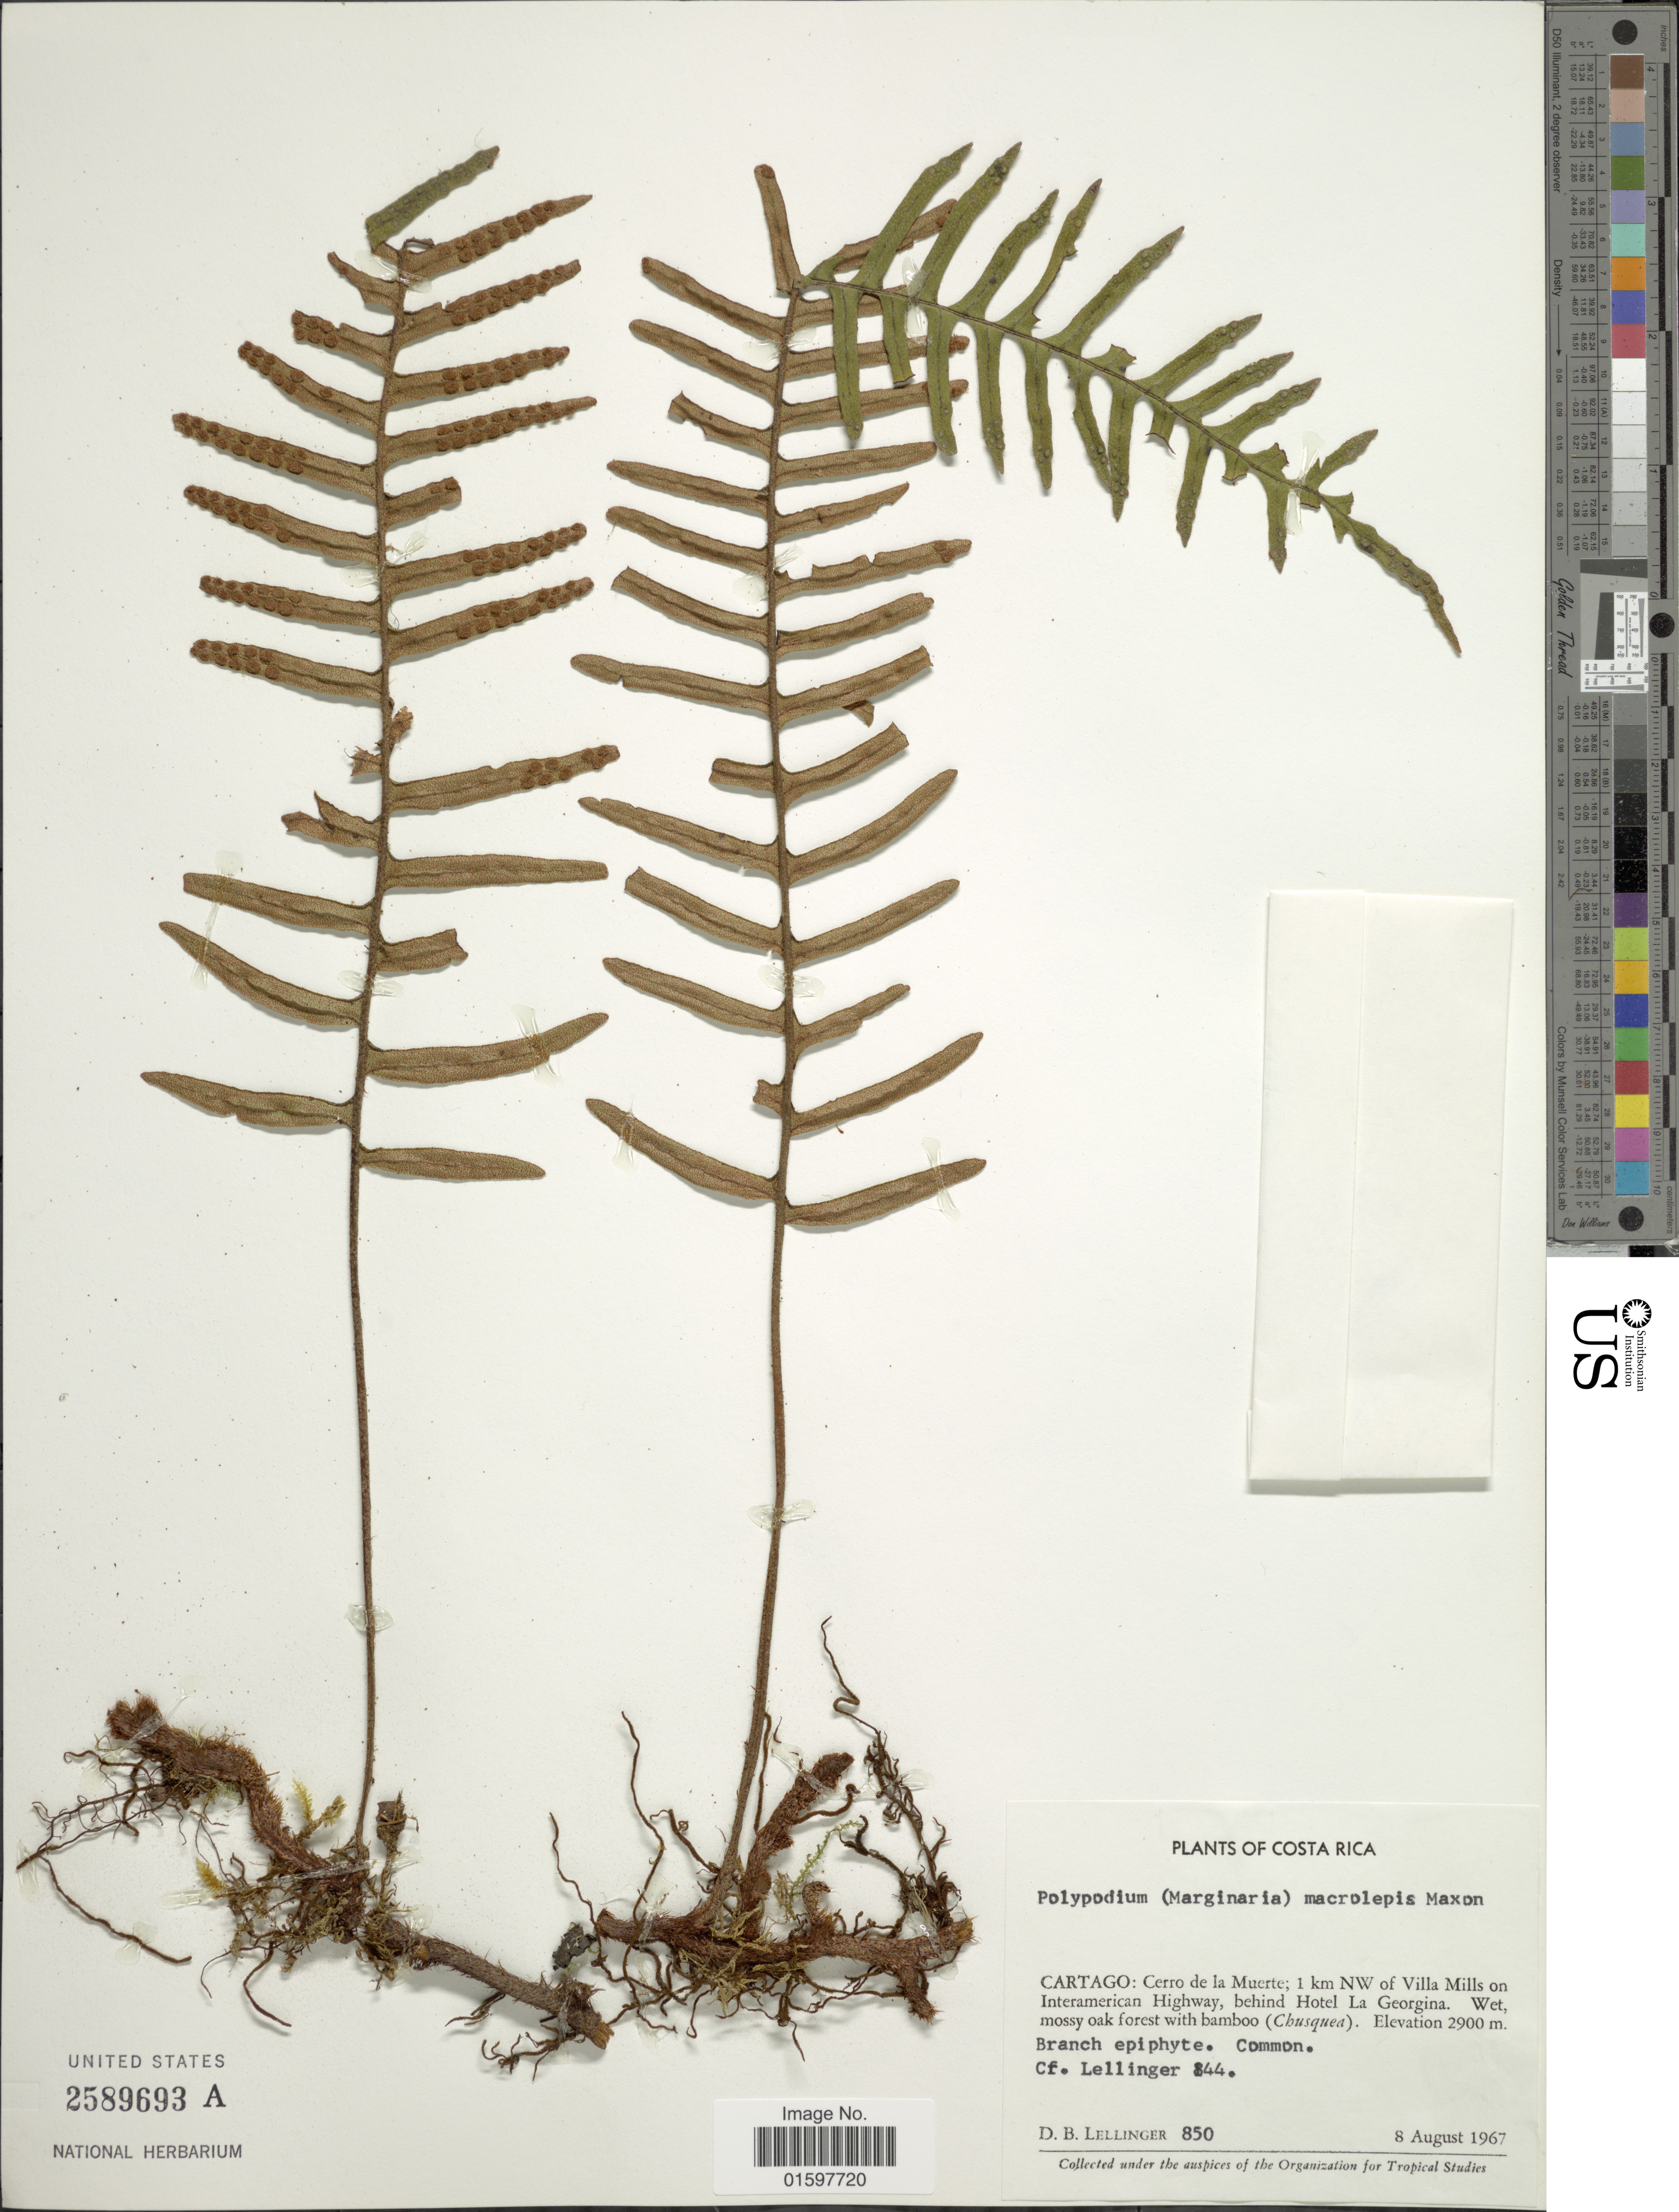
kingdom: Plantae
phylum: Tracheophyta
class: Polypodiopsida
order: Polypodiales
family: Polypodiaceae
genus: Pleopeltis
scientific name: Pleopeltis macrolepis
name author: (Maxon) A.R. Sm. & Tejero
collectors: D. B. Lellinger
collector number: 850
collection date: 1967-08-08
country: Costa Rica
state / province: Cartago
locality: Cerro de la Muerte; 1 km NW of Villa Mills on Interamerican Highway, behind Hotel La Georgina.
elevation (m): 2900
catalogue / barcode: US 2589693A